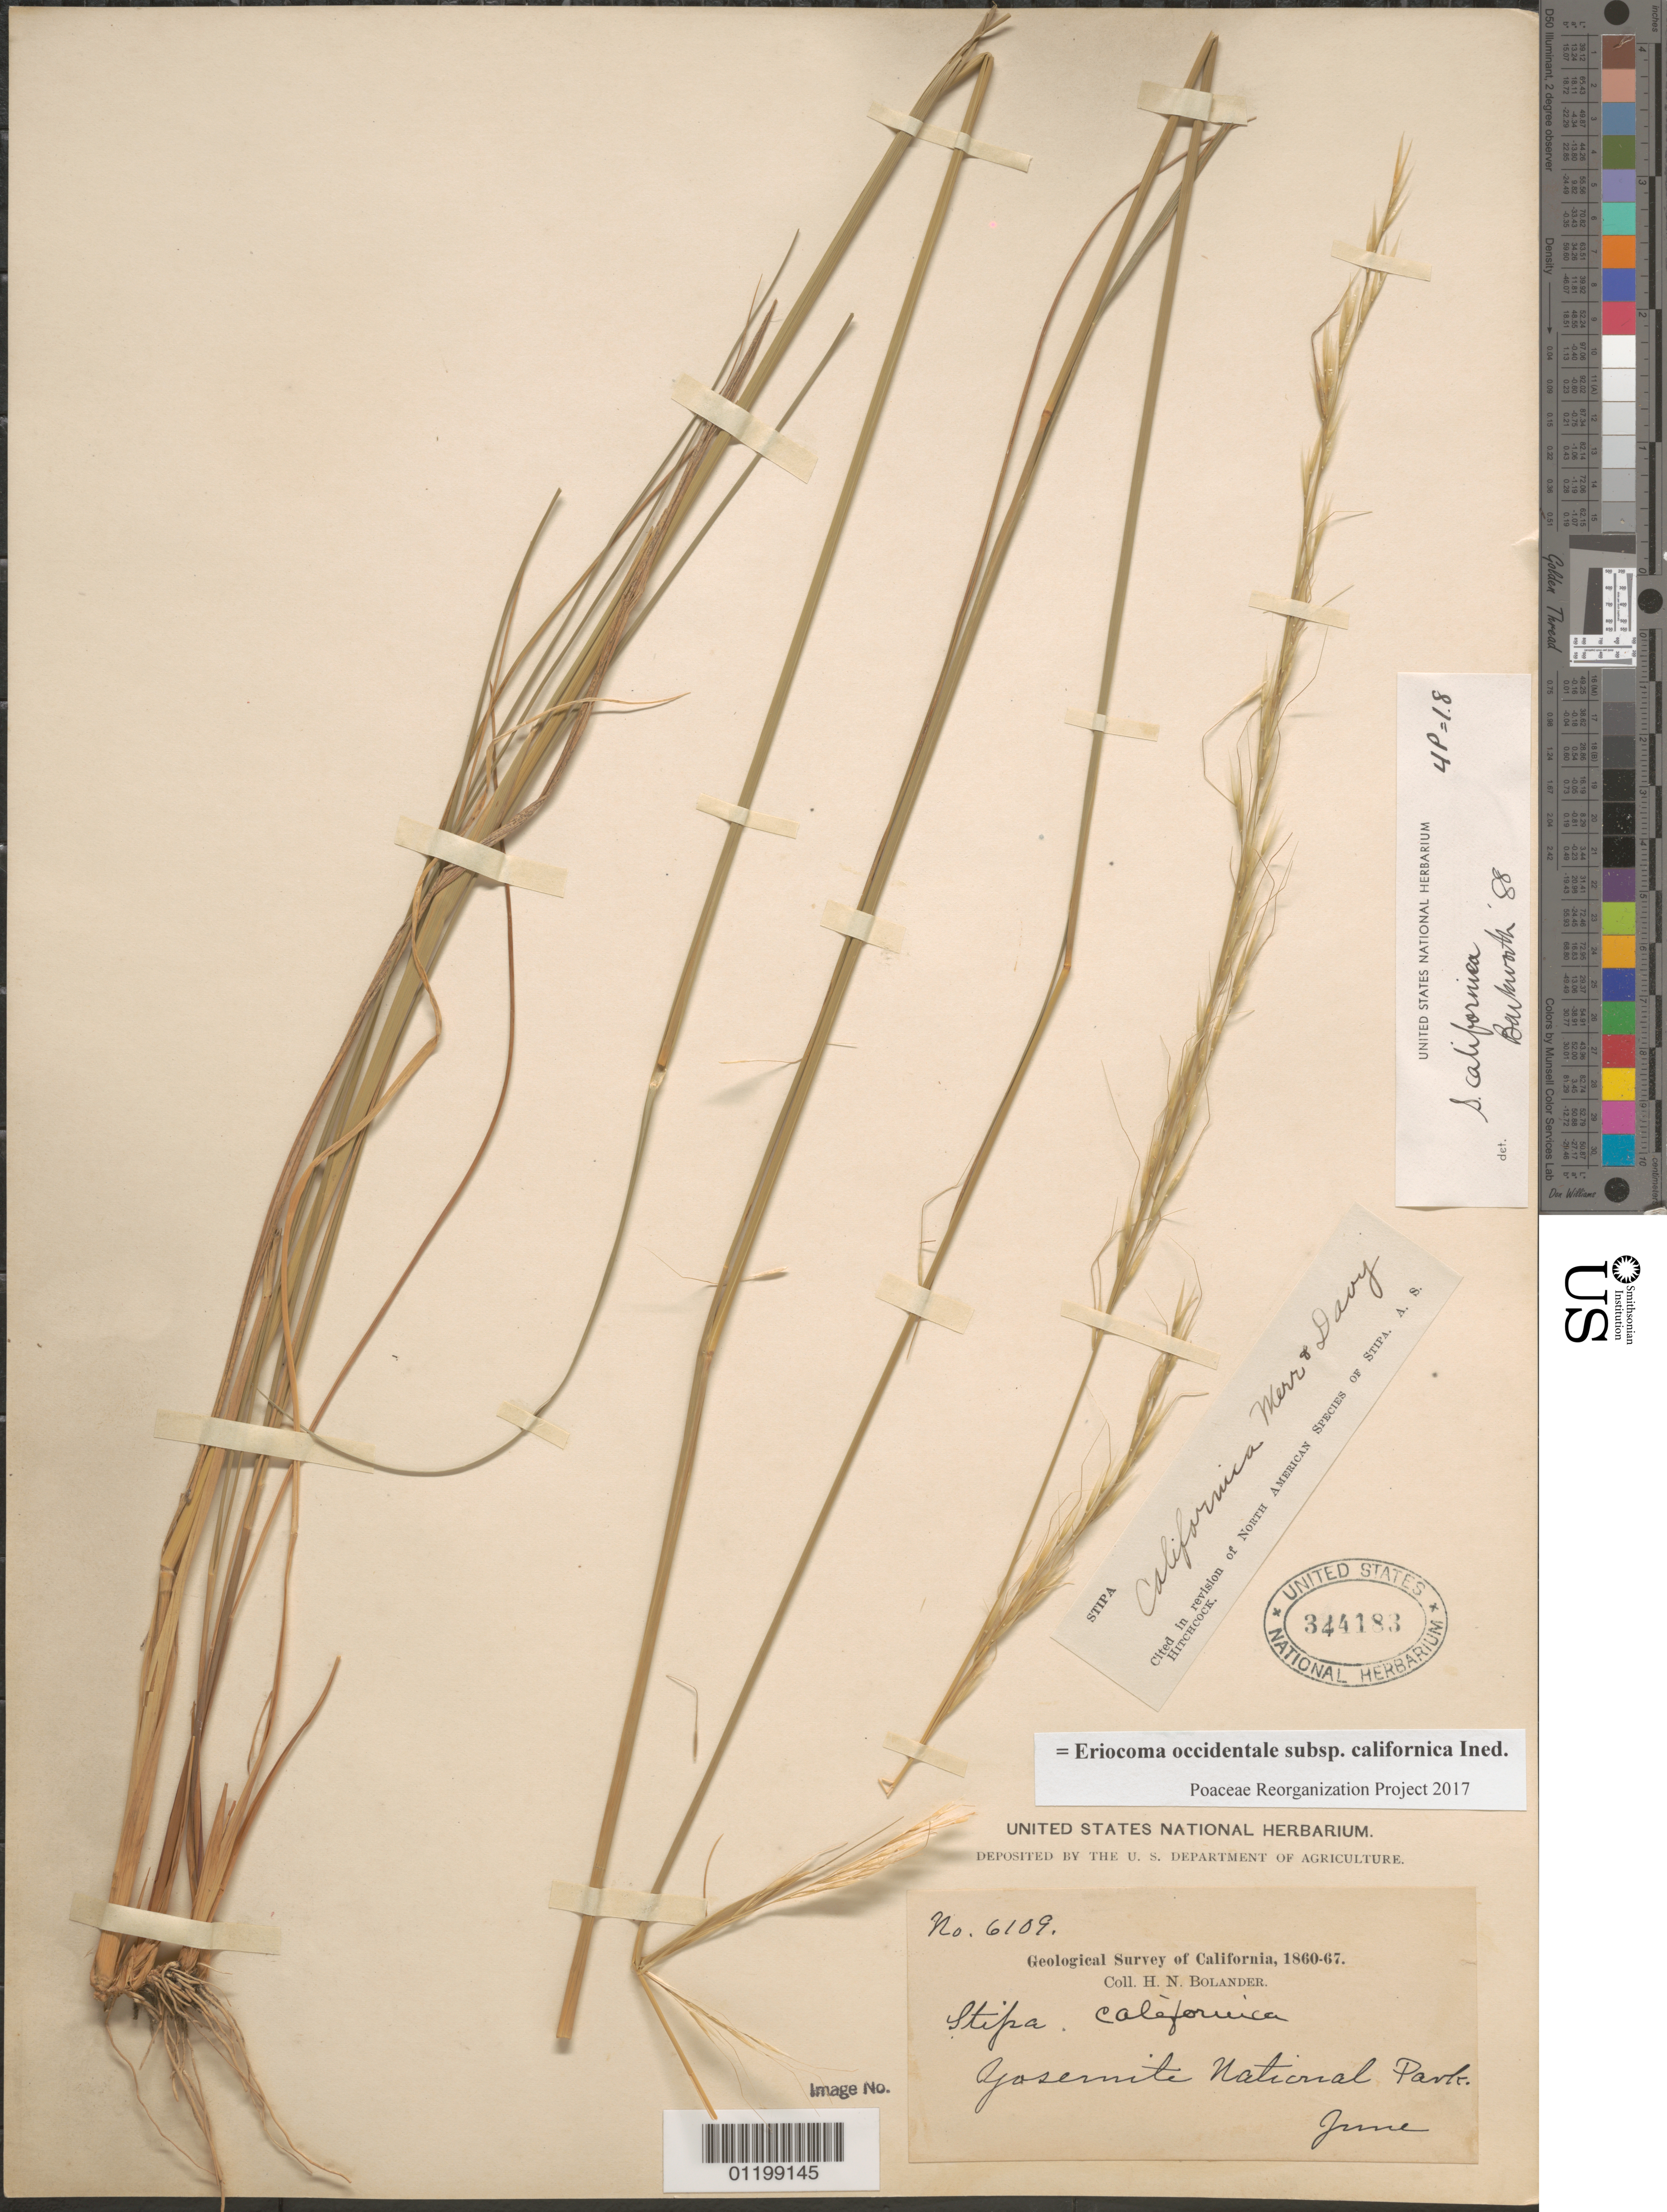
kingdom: Plantae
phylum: Tracheophyta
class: Liliopsida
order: Poales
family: Poaceae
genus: Eriocoma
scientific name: Eriocoma occidentalis subsp. californica ined.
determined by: Poaceae Reorganization Project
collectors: H. Bolander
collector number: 6109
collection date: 1860-06/1867-06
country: United States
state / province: California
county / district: Mariposa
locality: Yosemite National Park.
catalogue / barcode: US 344183